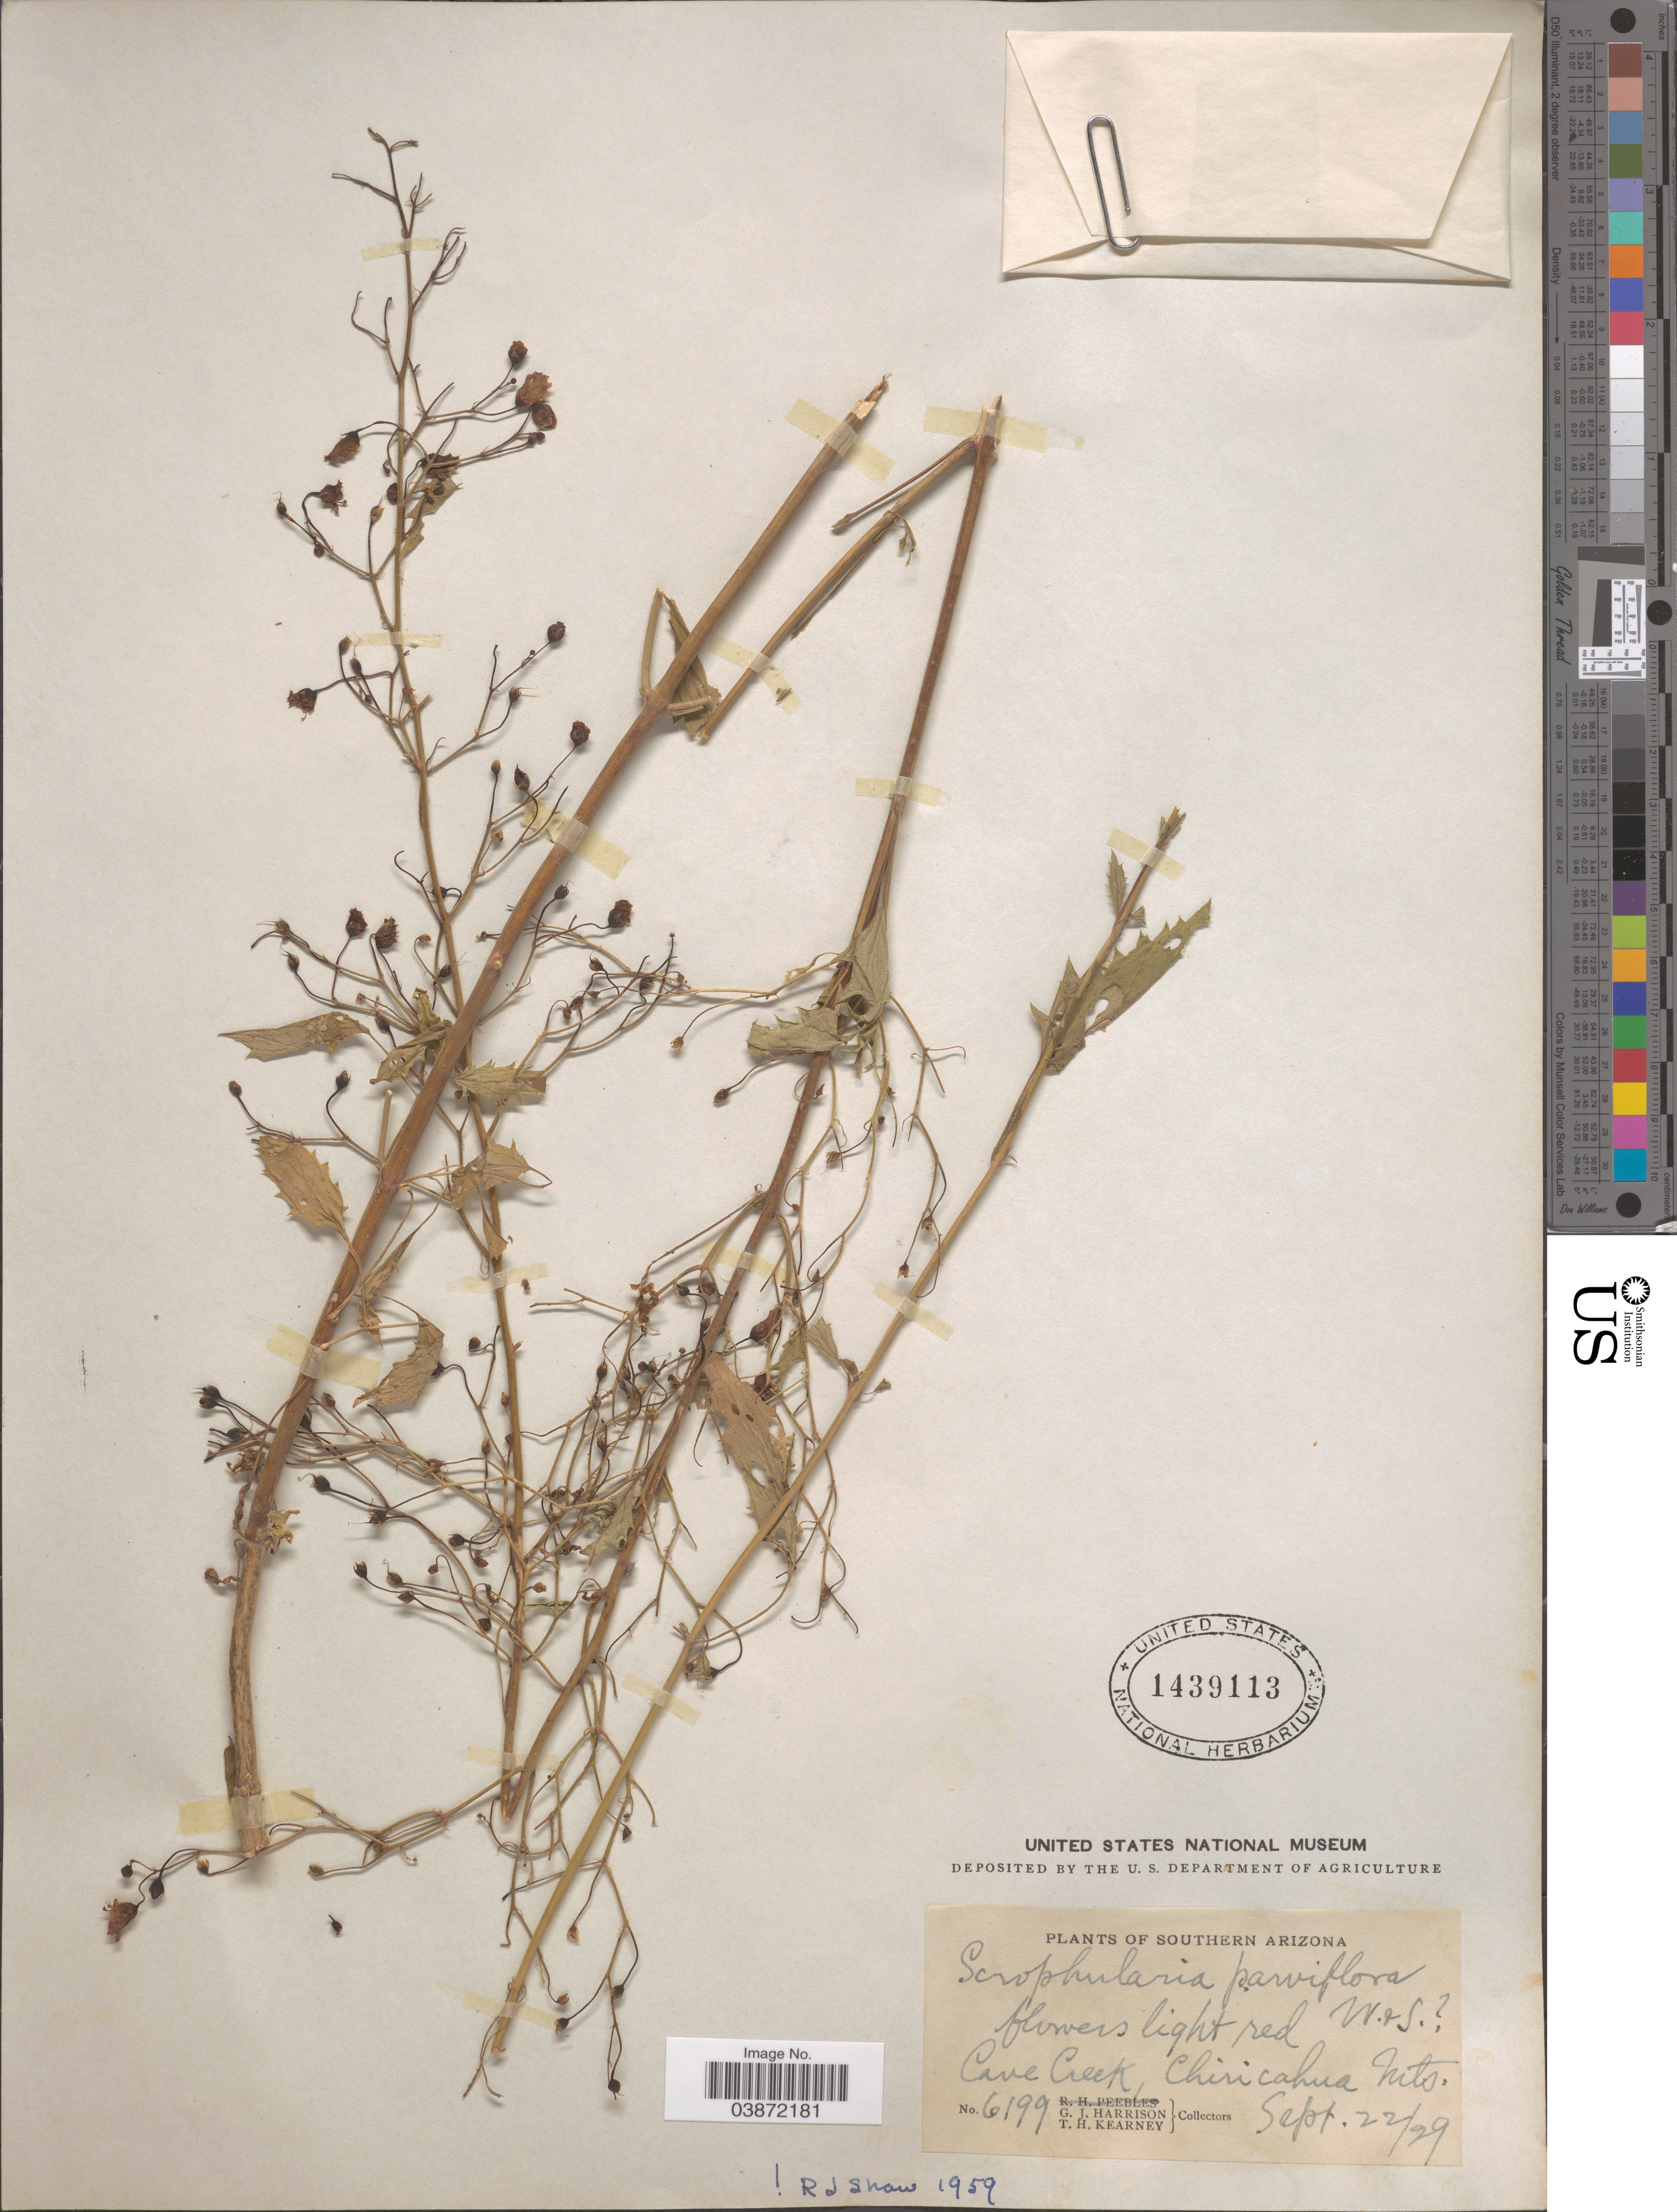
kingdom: Plantae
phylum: Tracheophyta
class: Magnoliopsida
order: Lamiales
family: Scrophulariaceae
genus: Scrophularia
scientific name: Scrophularia parviflora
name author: Wooton & Standl.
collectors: G. J. Harrison & T. H. Kearney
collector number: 6199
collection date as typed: Transcribed d/m/y: 22/9/29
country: United States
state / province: Arizona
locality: Southern Arizona. Cave Creek, Chiricahua Mts.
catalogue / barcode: US 1439113